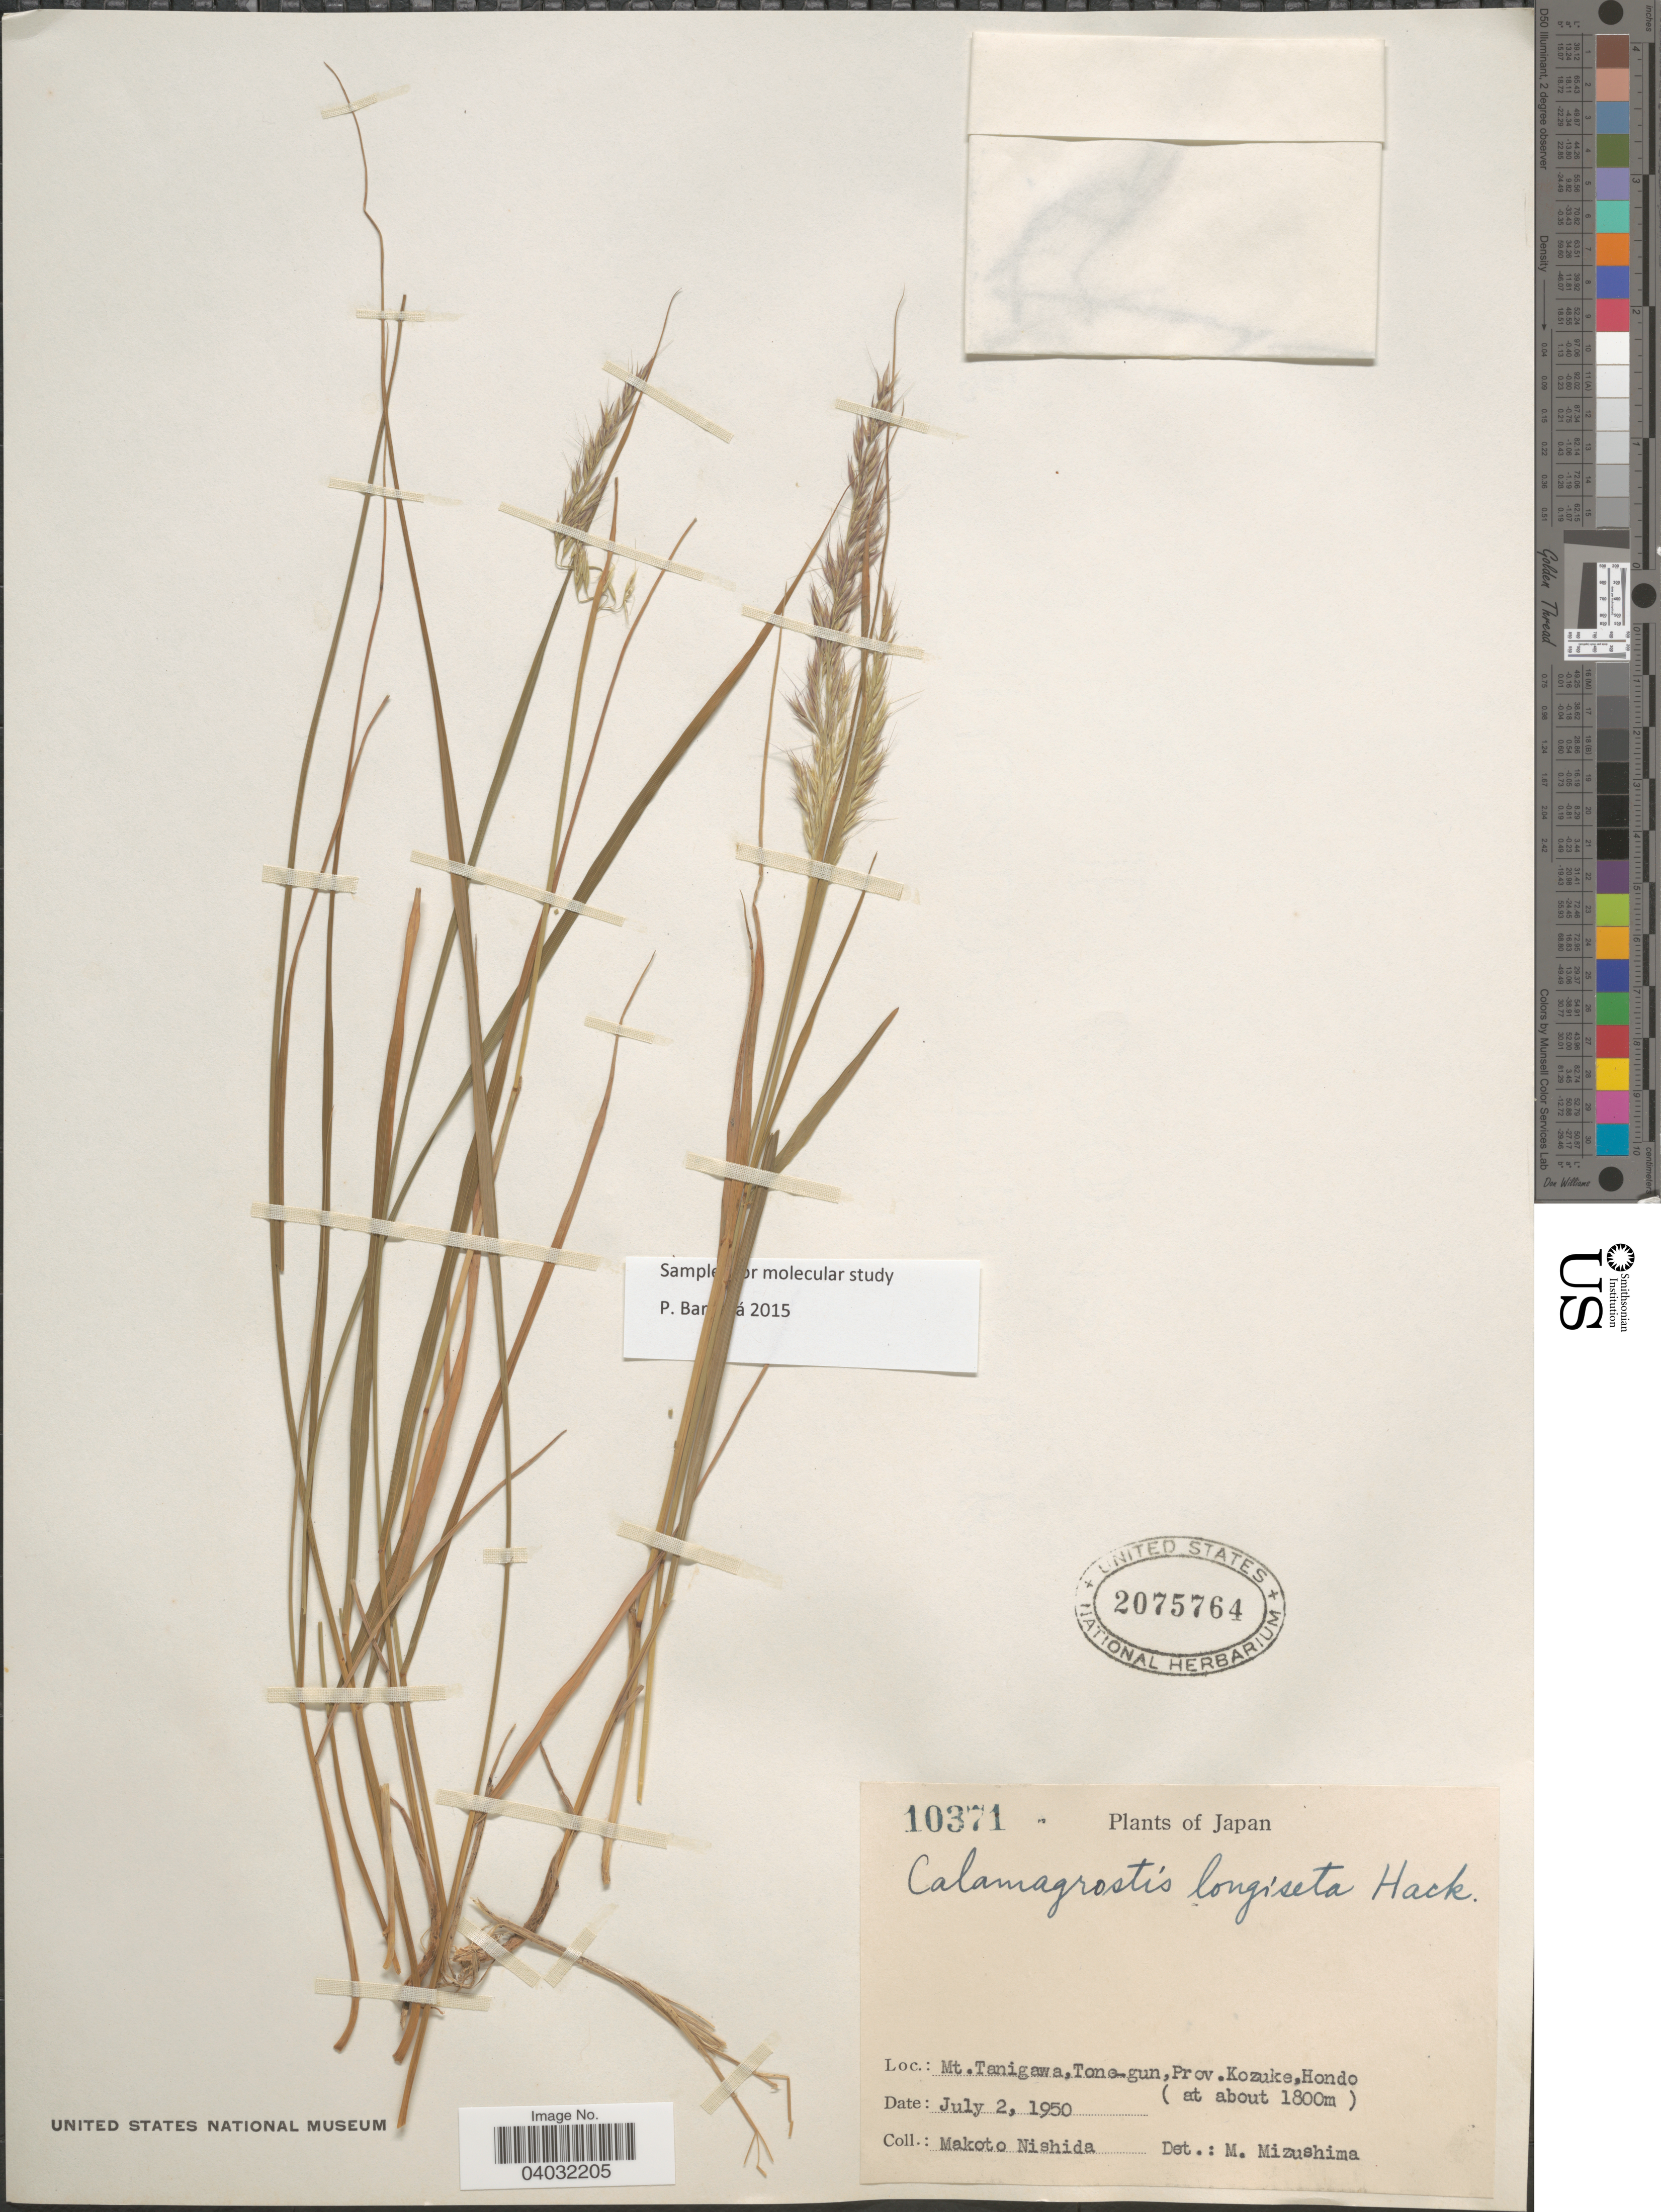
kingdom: Plantae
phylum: Tracheophyta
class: Liliopsida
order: Poales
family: Poaceae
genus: Calamagrostis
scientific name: Calamagrostis longiseta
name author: Hack.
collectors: M. Nishida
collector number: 10371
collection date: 1950-07-02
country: Japan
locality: Mt.Tanigawa, Tone-gun, Prov. Kozuke, Hondo.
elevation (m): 1800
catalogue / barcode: US 2075764